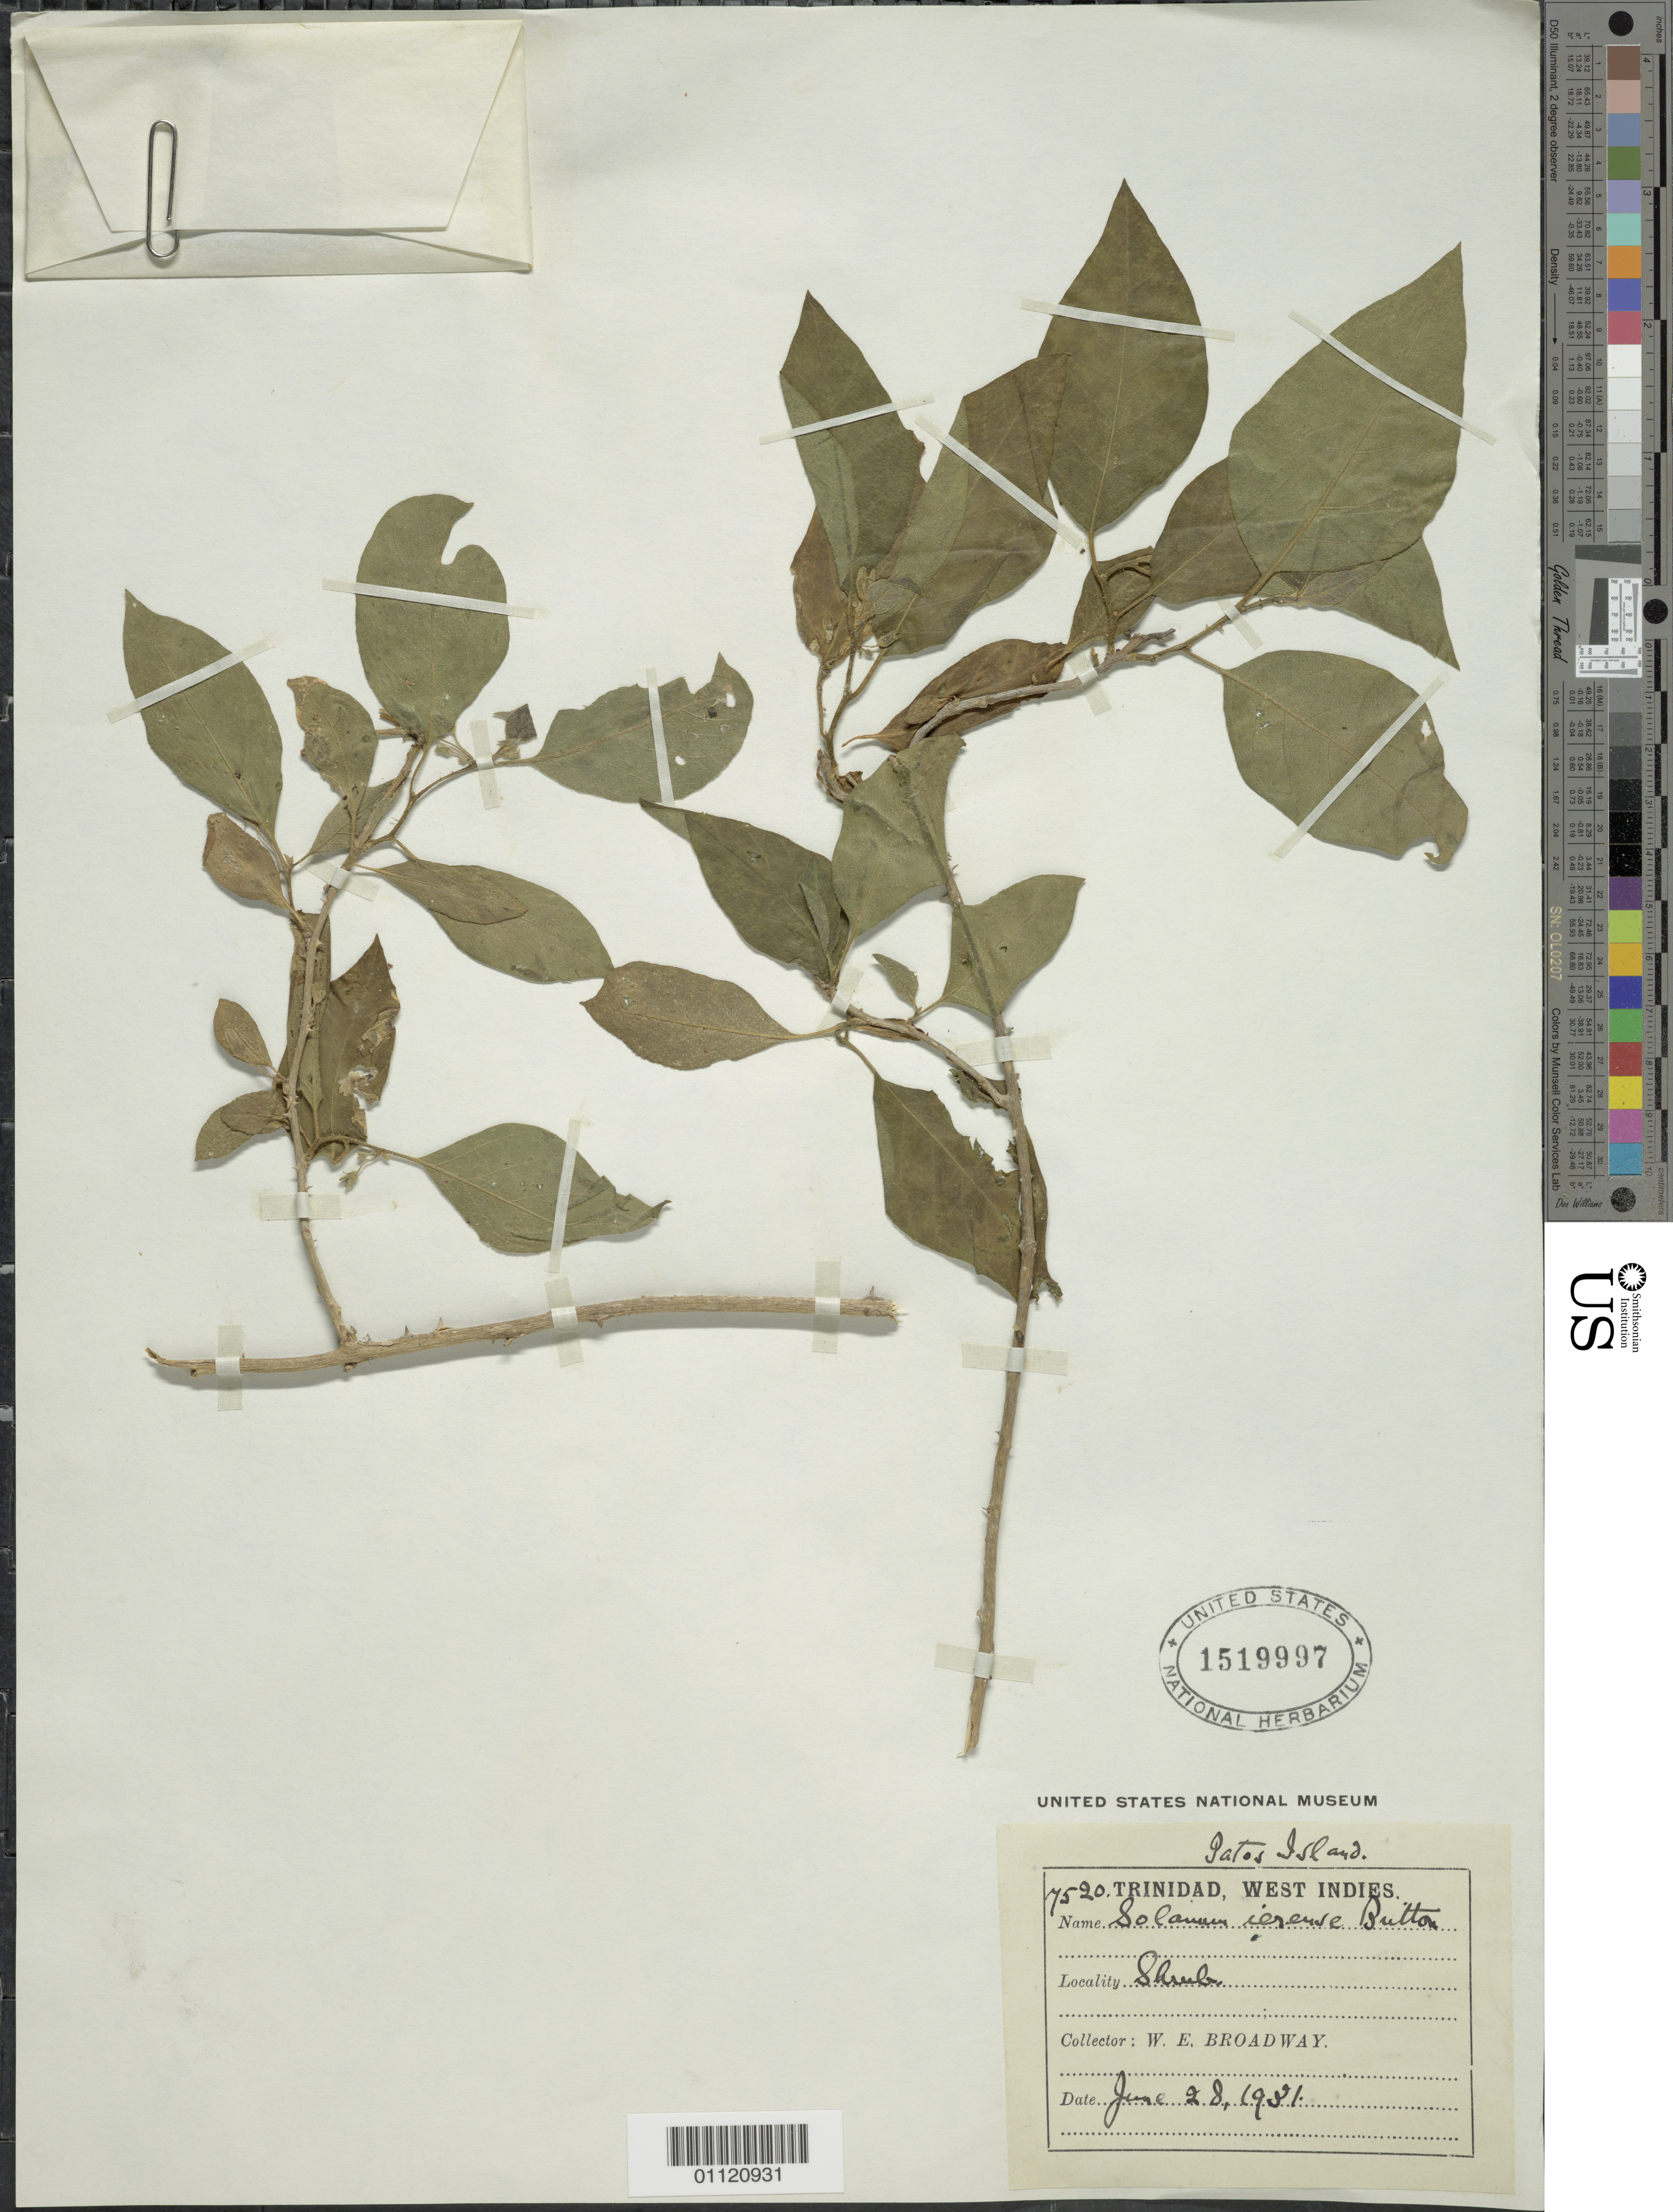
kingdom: Plantae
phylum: Tracheophyta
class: Magnoliopsida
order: Solanales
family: Solanaceae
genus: Solanum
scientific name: Solanum ierense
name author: Britton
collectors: W. E. Broadway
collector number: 7520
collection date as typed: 28 Jun 1931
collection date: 1931-06-28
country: Trinidad and Tobago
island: Patos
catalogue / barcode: US 1519997